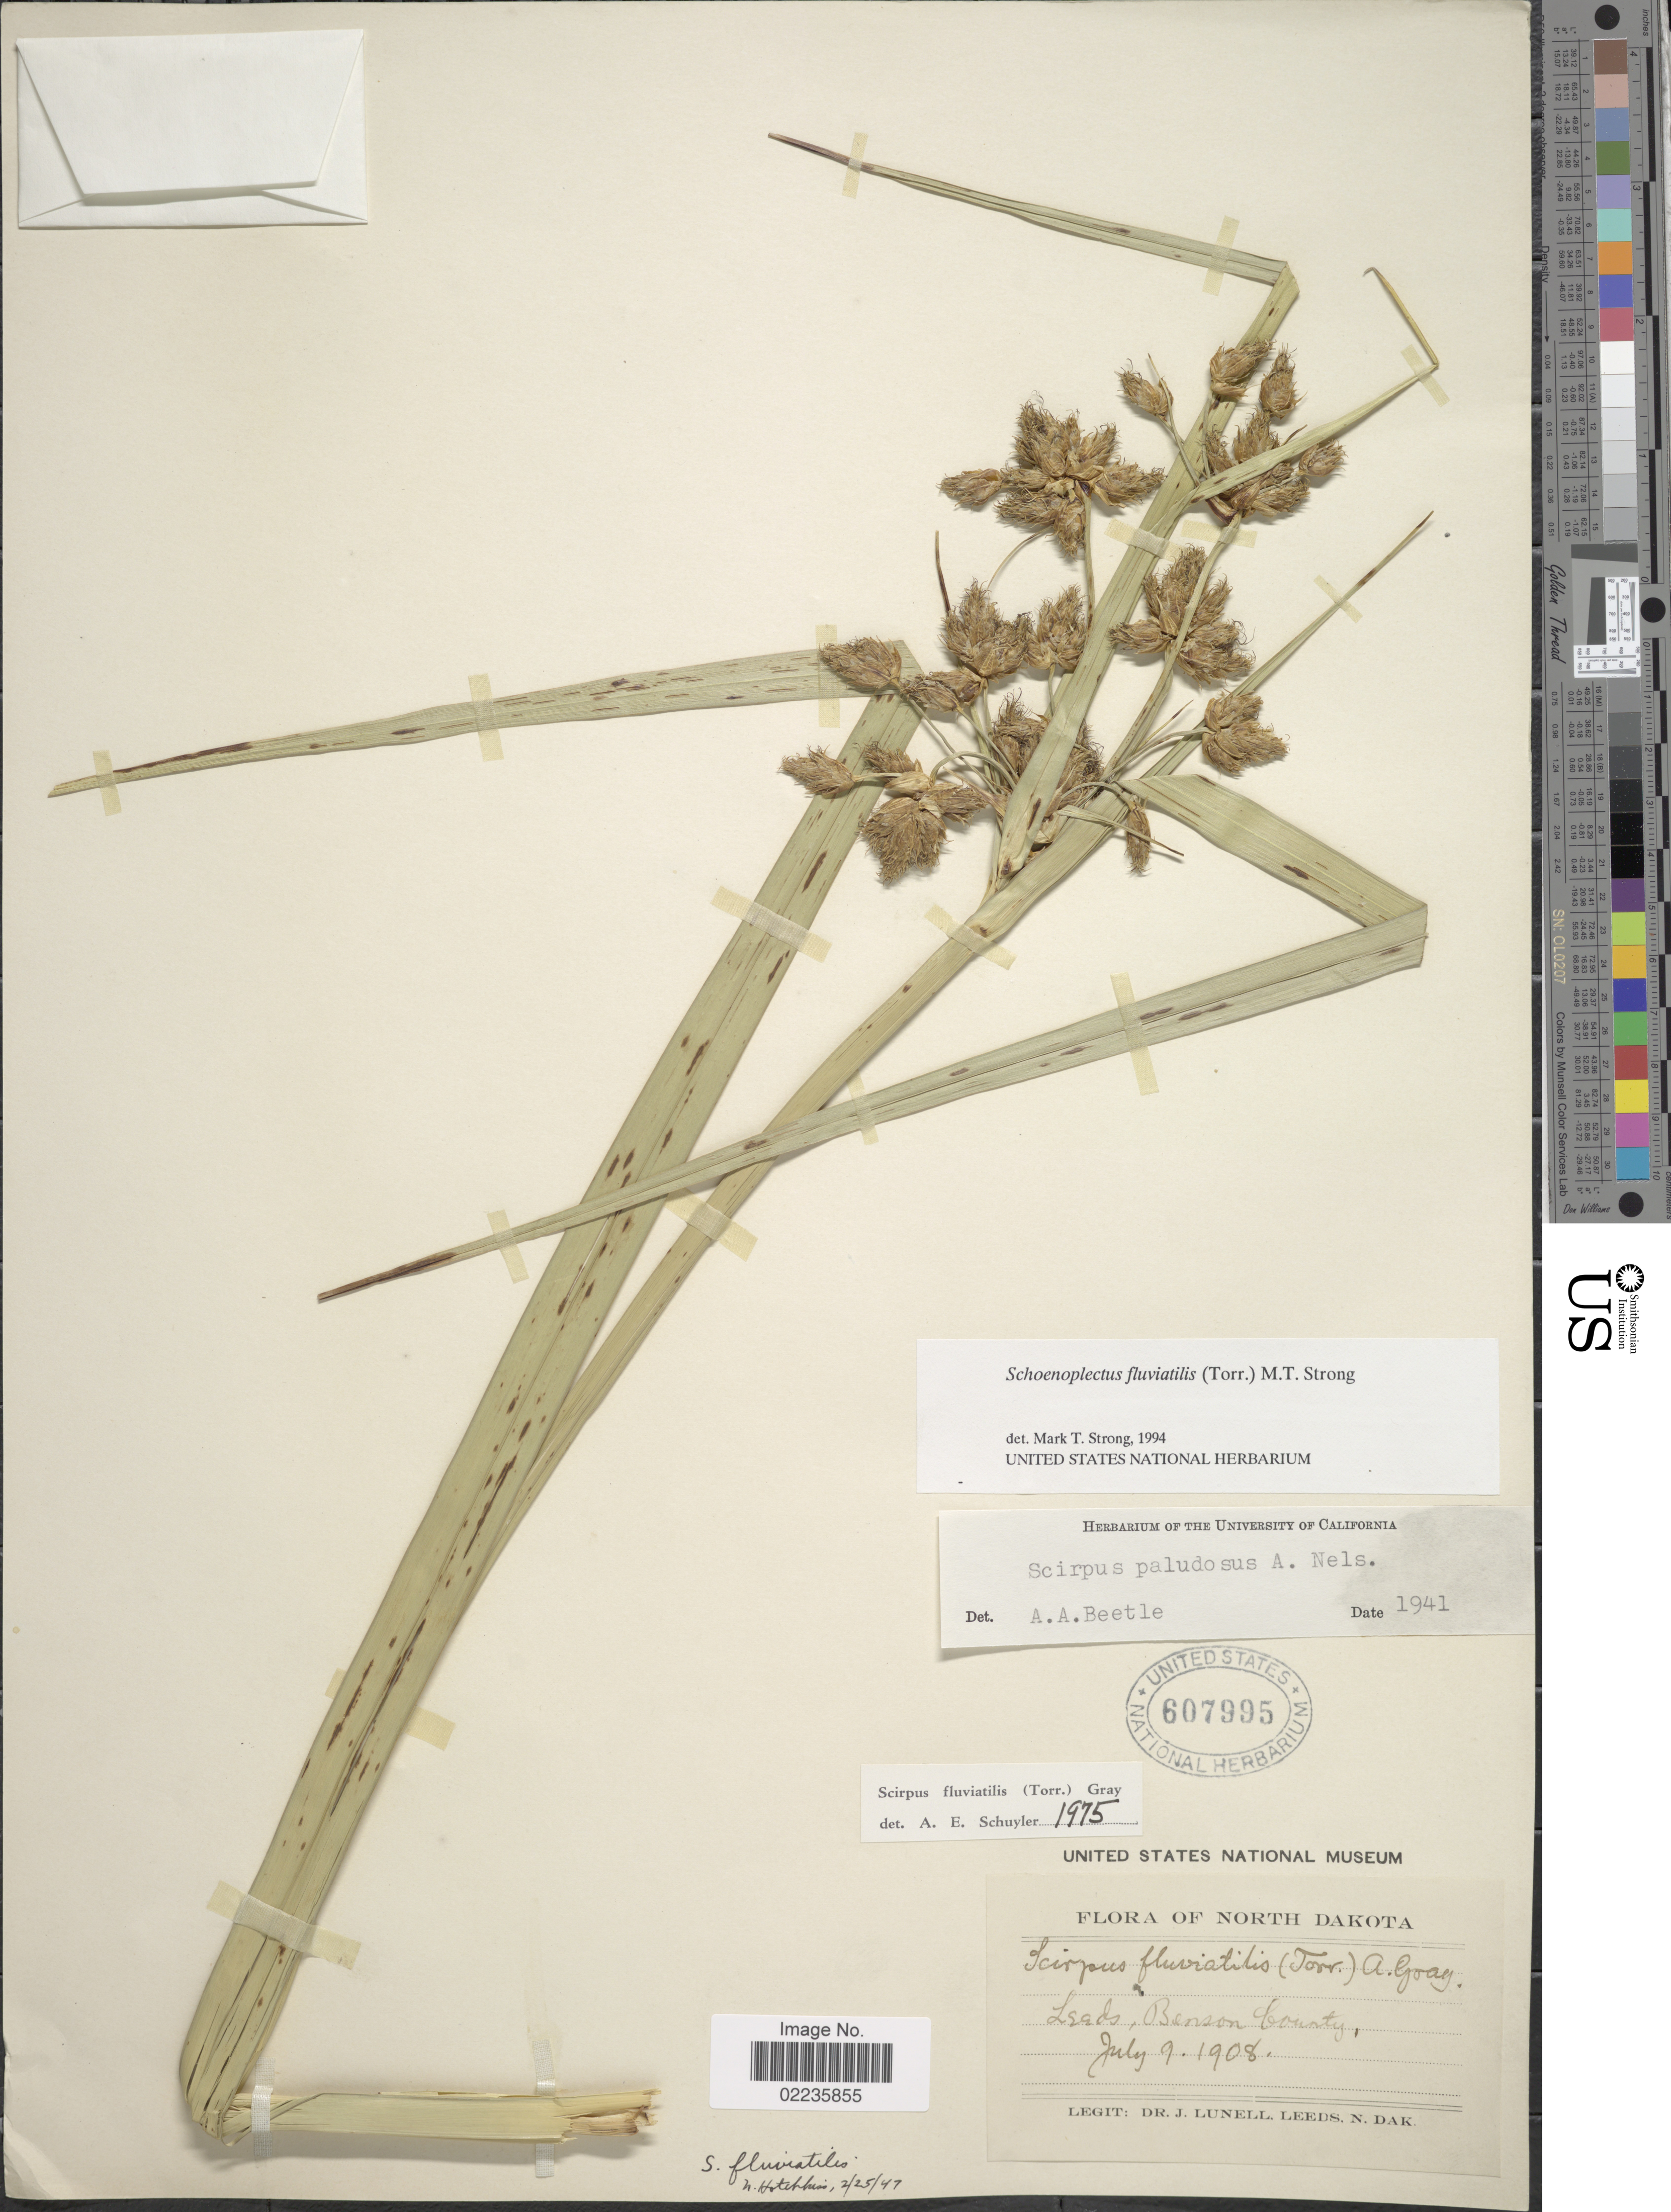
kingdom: Plantae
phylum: Tracheophyta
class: Liliopsida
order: Poales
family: Cyperaceae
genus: Bolboschoenus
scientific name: Bolboschoenus fluviatilis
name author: (Torr.) Soják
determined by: Strong, M. T., (US), Smithsonian Institution - National Museum of Natural History (UNITED STATES)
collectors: J. Leeds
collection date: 1908-07-09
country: United States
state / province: North Dakota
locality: Leads, Benson County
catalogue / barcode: US 607995